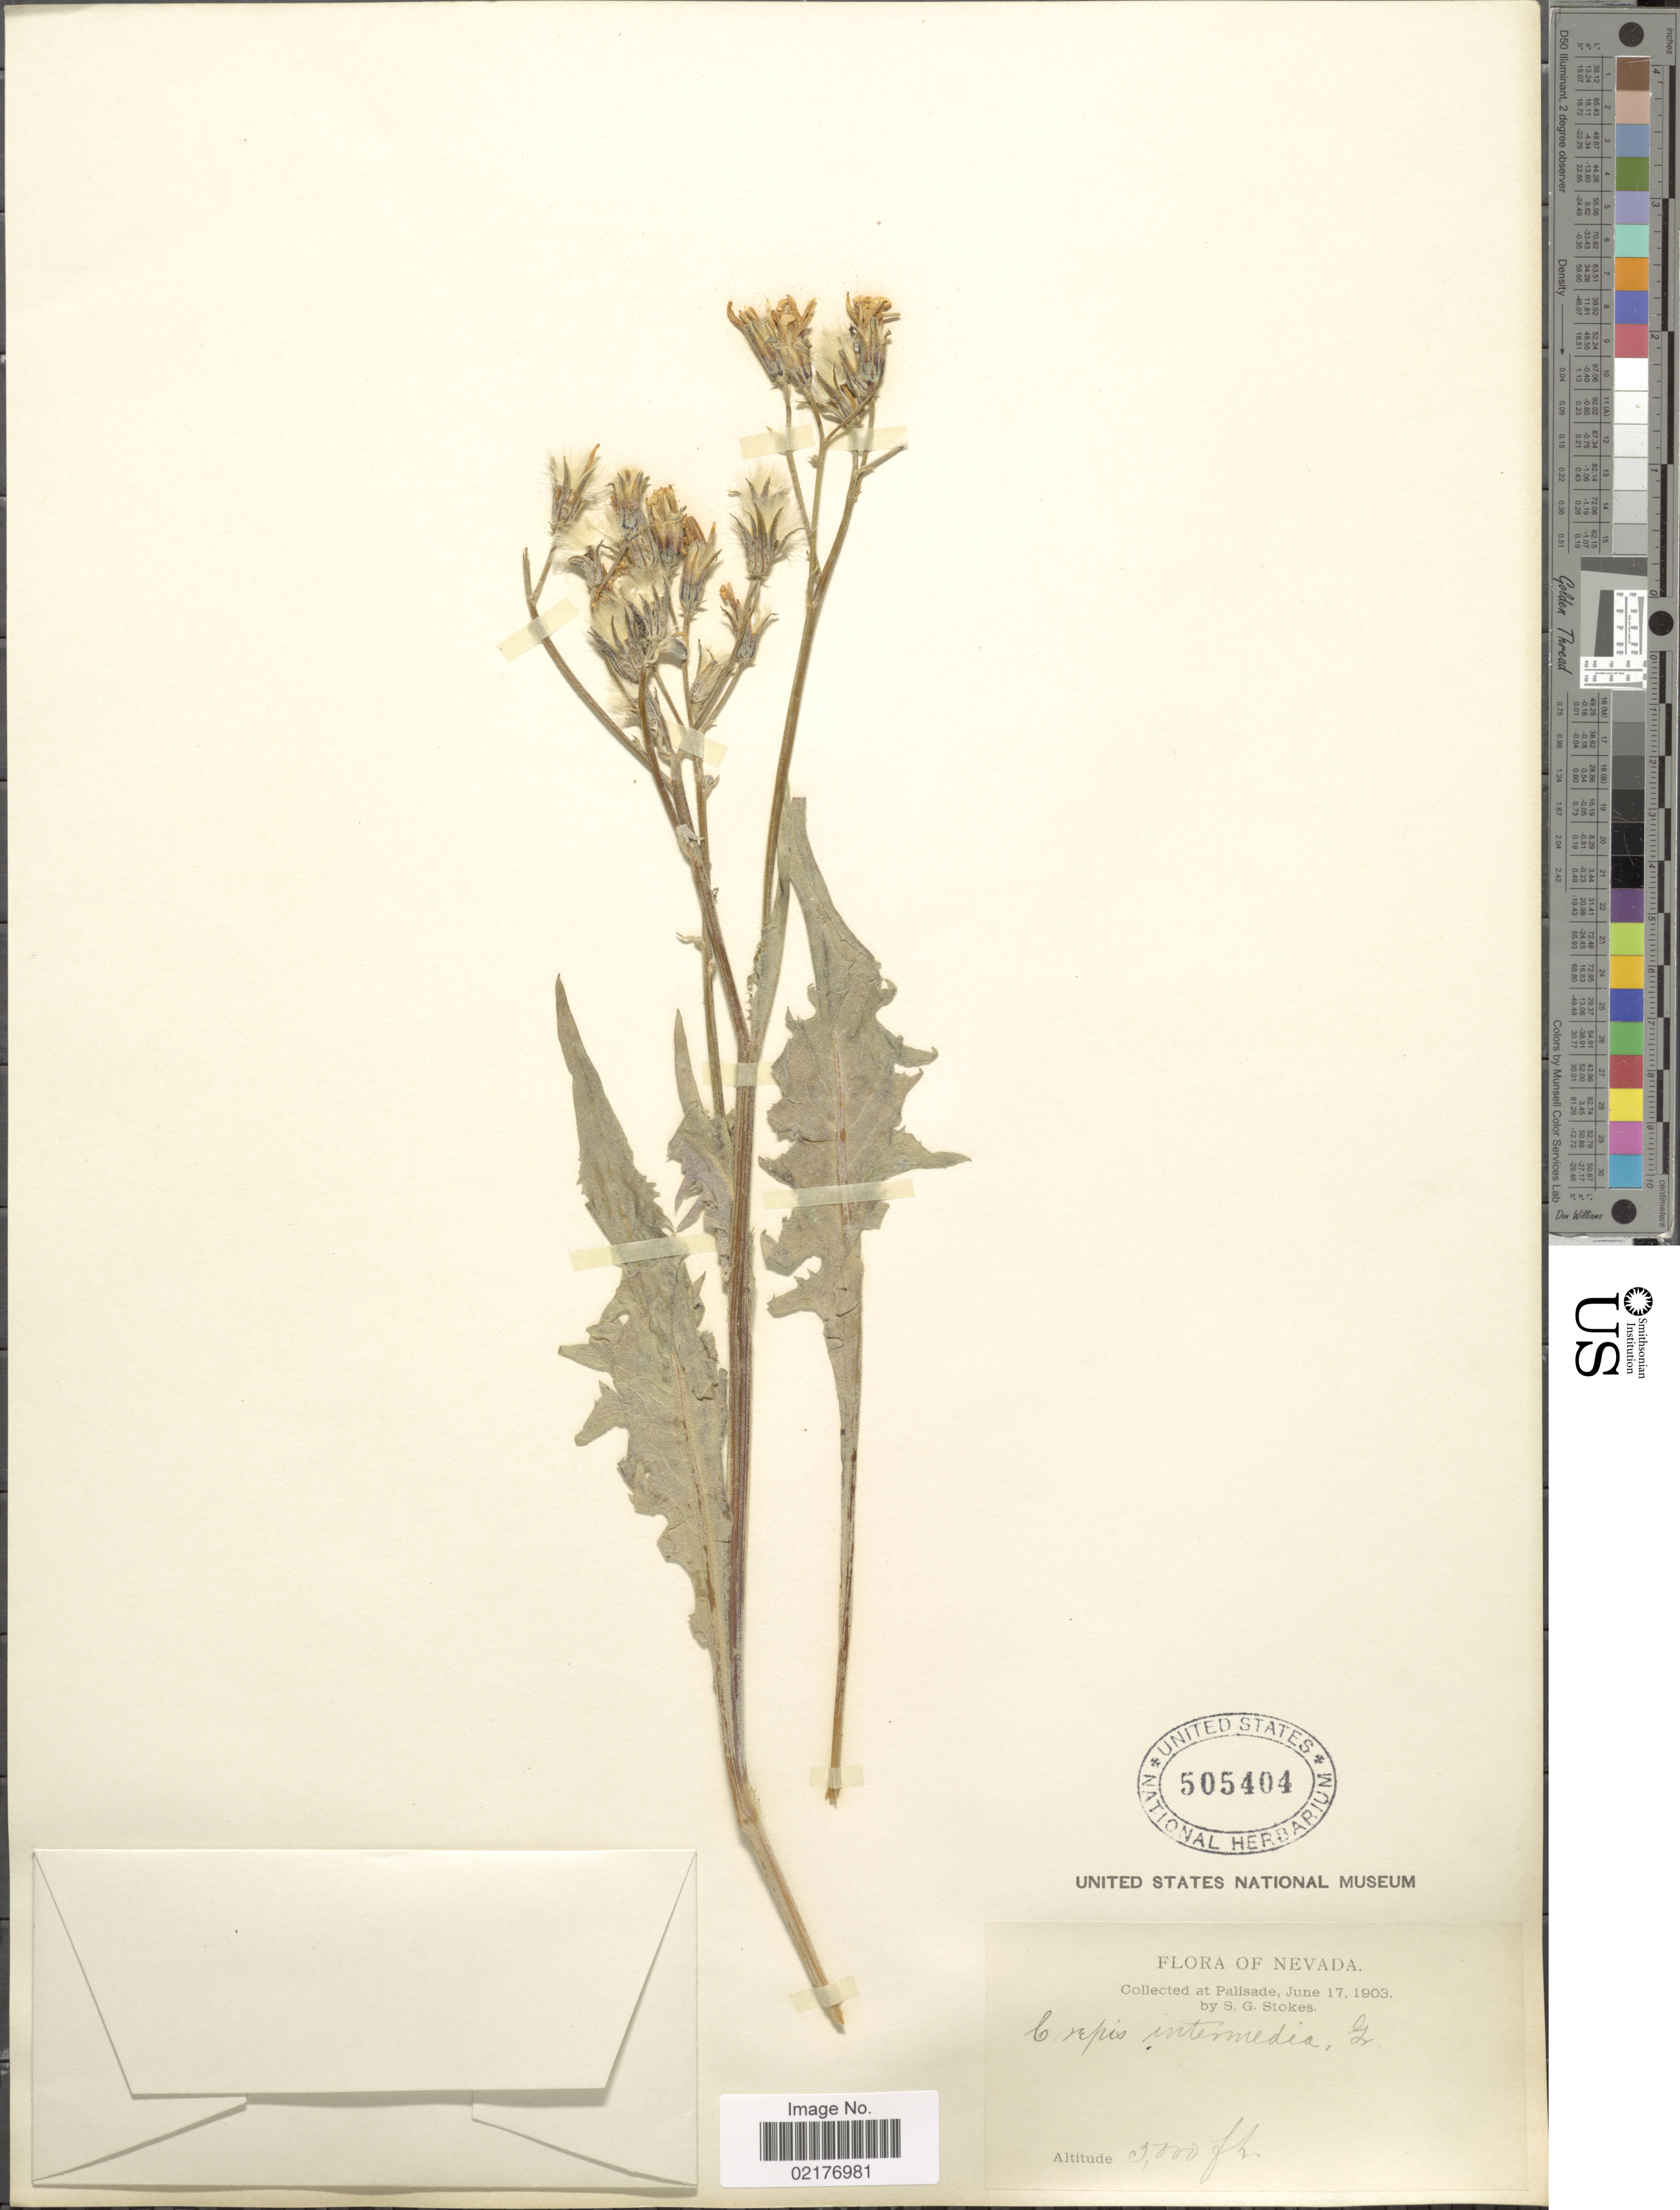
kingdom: Plantae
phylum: Tracheophyta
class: Magnoliopsida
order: Asterales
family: Asteraceae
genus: Crepis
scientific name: Crepis intermedia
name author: A. Gray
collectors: S. G. Stokes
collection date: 1903-06-17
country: United States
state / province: Nevada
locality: Palisade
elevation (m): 1524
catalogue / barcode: US 505404